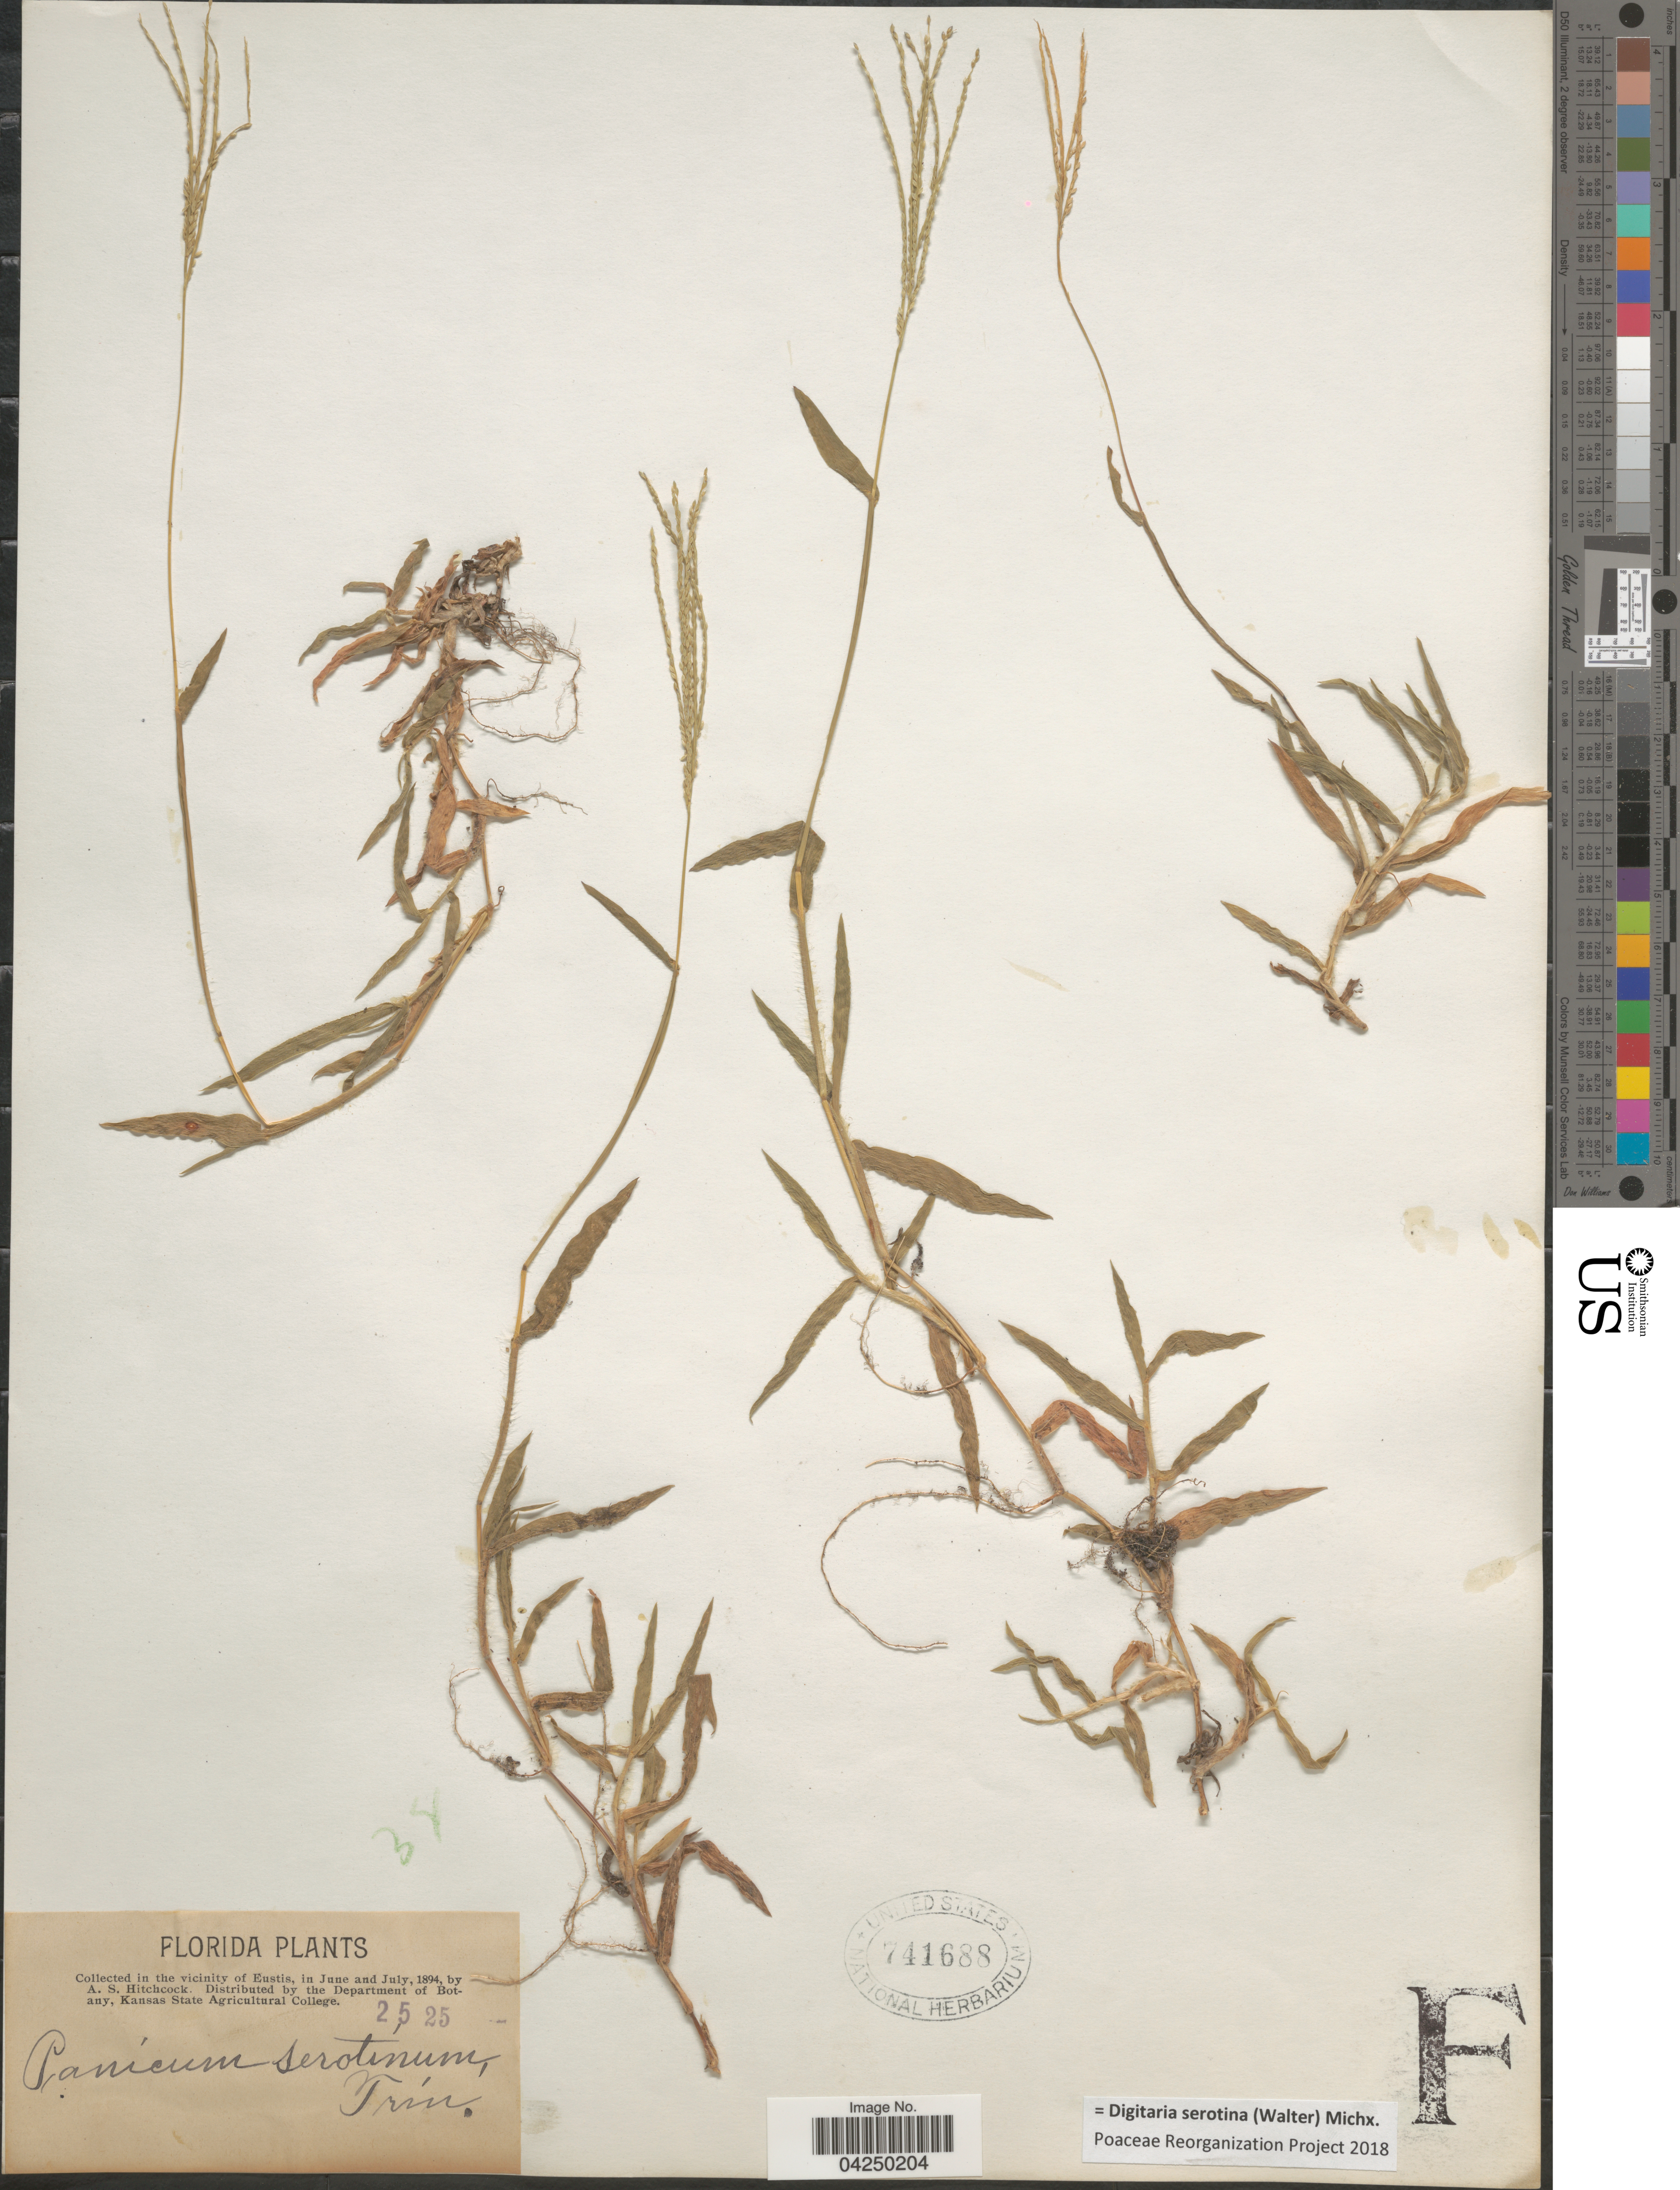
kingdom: Plantae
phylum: Tracheophyta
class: Liliopsida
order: Poales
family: Poaceae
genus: Digitaria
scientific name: Digitaria serotina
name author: (Walter) Michx.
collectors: A. S. Hitchcock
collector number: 2525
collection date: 1894-06/1894-07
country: United States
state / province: Florida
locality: In the vicinity of Eustis.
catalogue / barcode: US 741688